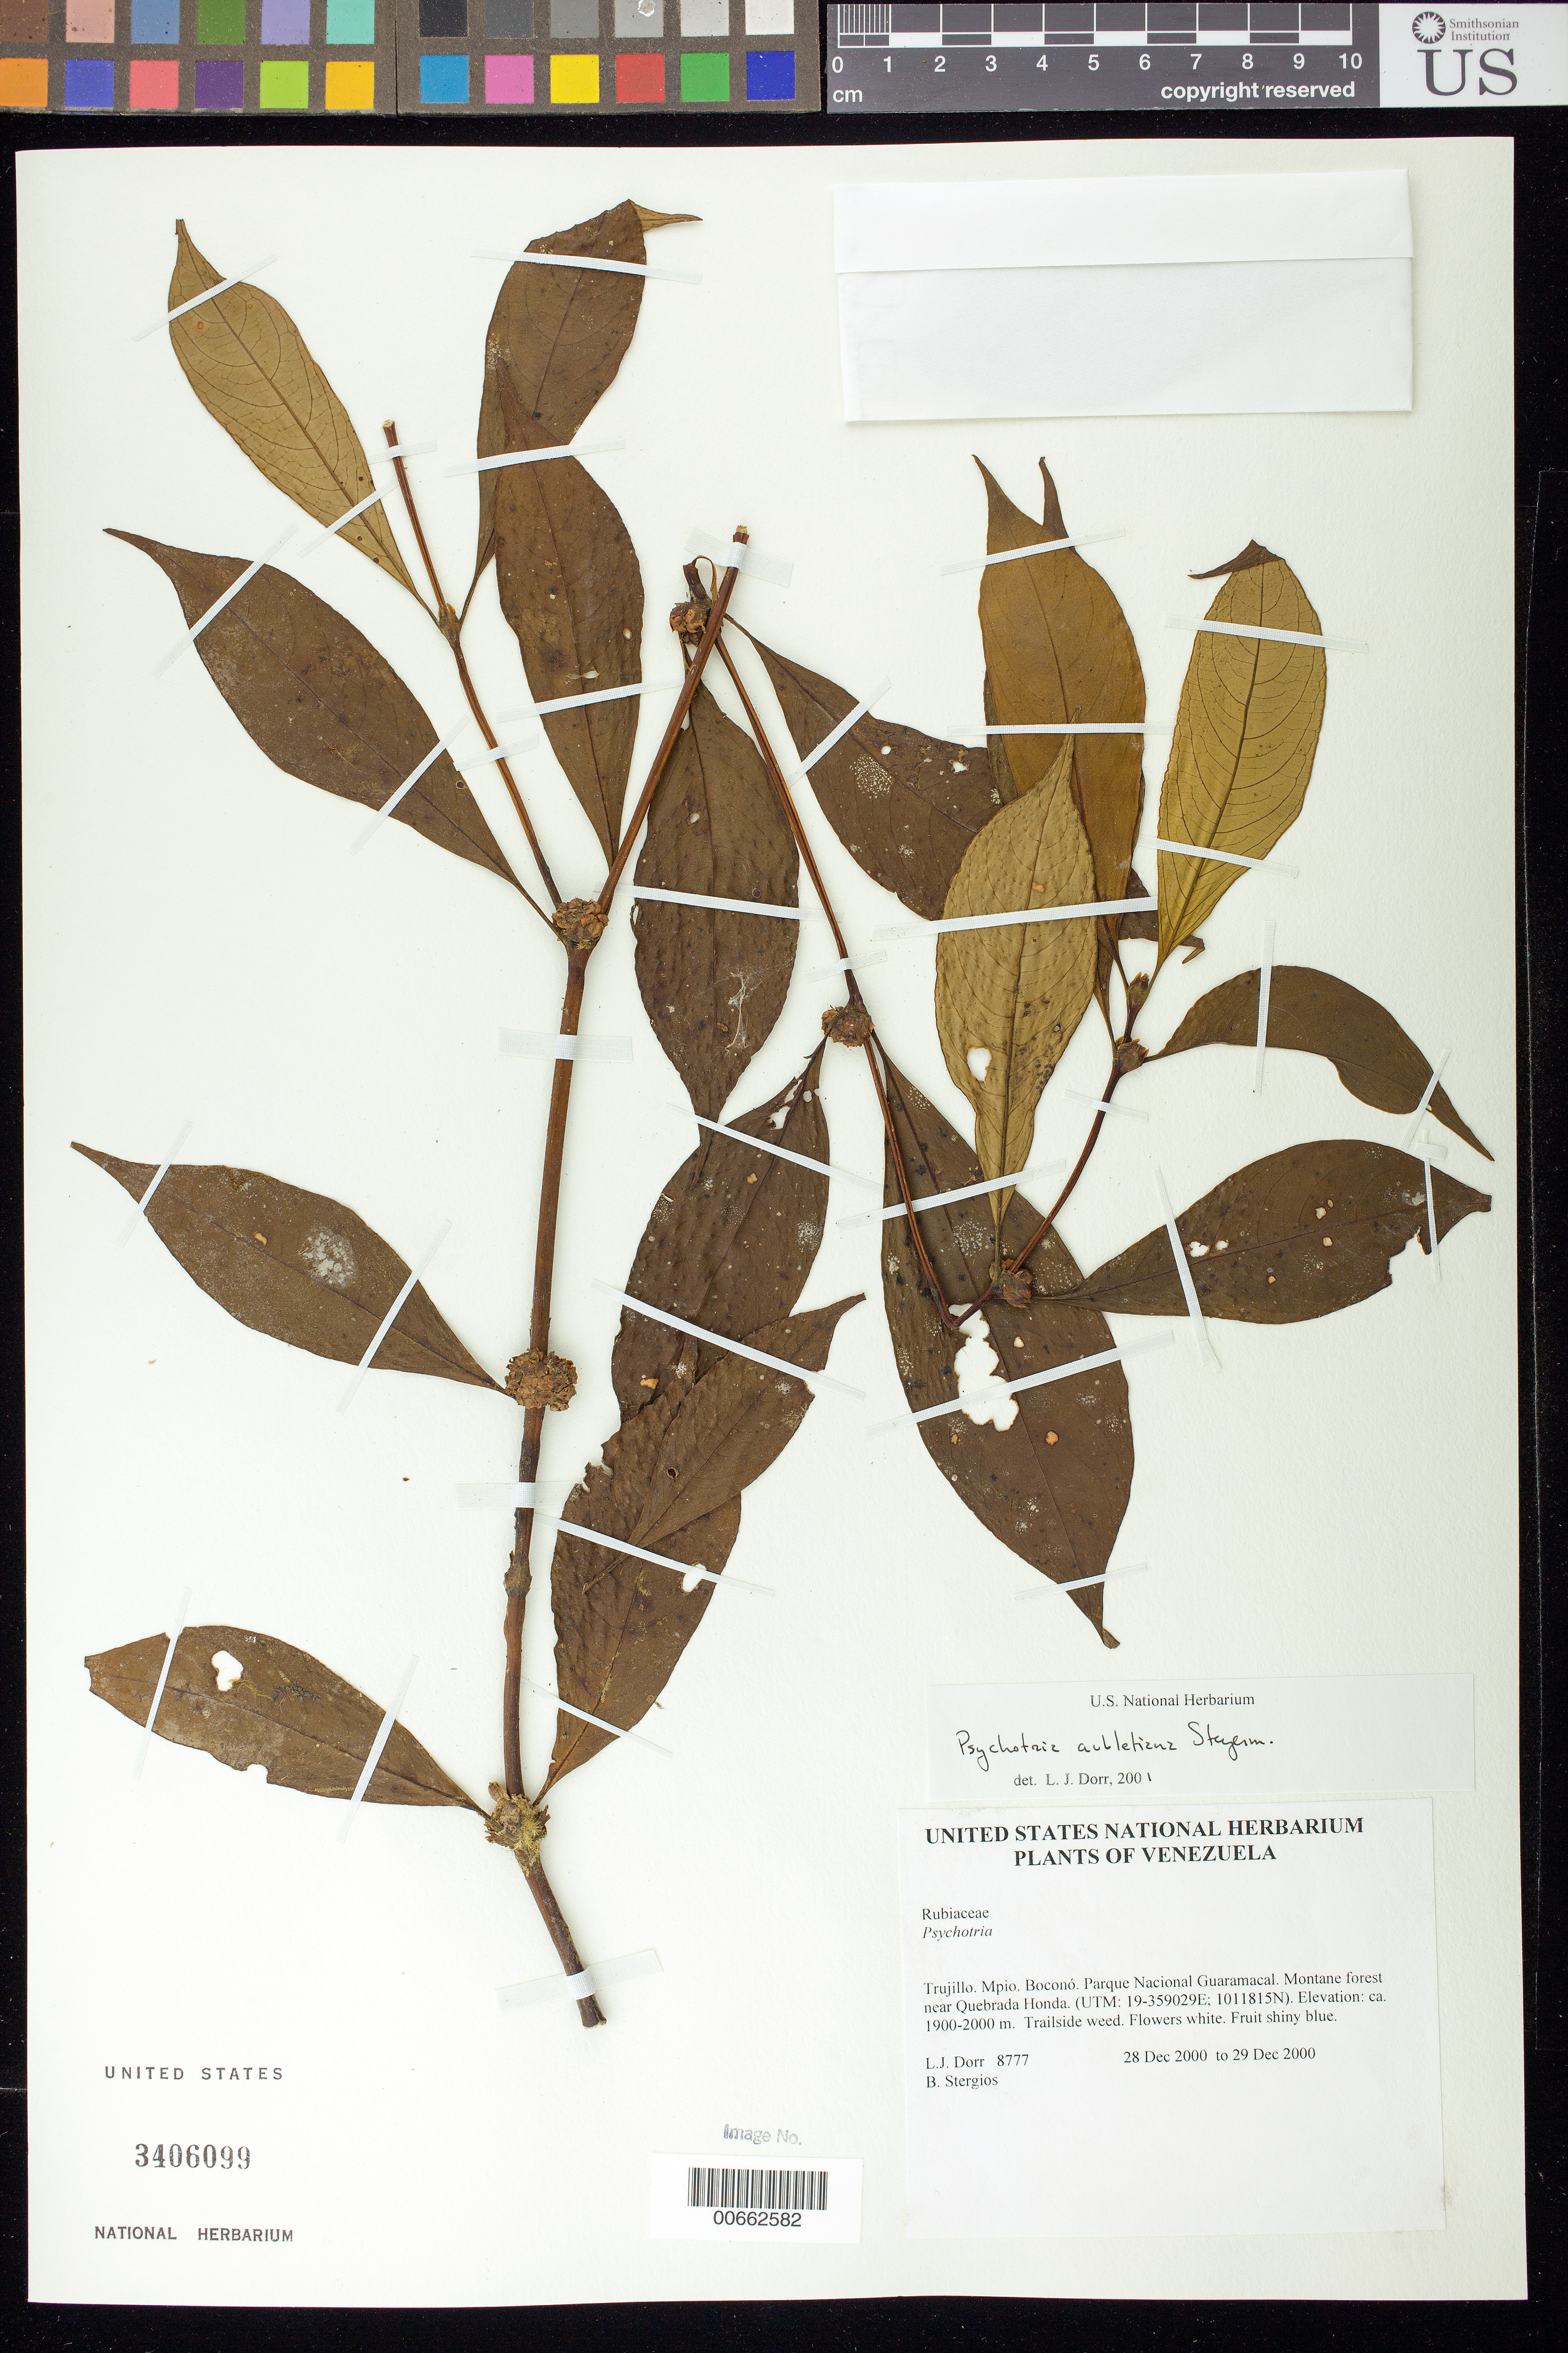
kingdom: Plantae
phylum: Tracheophyta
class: Magnoliopsida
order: Gentianales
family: Rubiaceae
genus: Psychotria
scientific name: Psychotria aubletiana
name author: Steyerm.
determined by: Dorr, L. J., (BOT), Smithsonian Institution - National Museum of Natural History (UNITED STATES)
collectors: L. J. Dorr & B. G. Stergios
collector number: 8777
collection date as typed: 28 Dec 2000 to 29 Dec 2000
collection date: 2000-12-28/2000-12-29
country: Venezuela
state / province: Trujillo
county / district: Boconó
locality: Parque Nacional Guaramacal near Quebrada Honda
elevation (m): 1900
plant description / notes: MO, PORT, US, VEN, WIS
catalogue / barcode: US 3406099